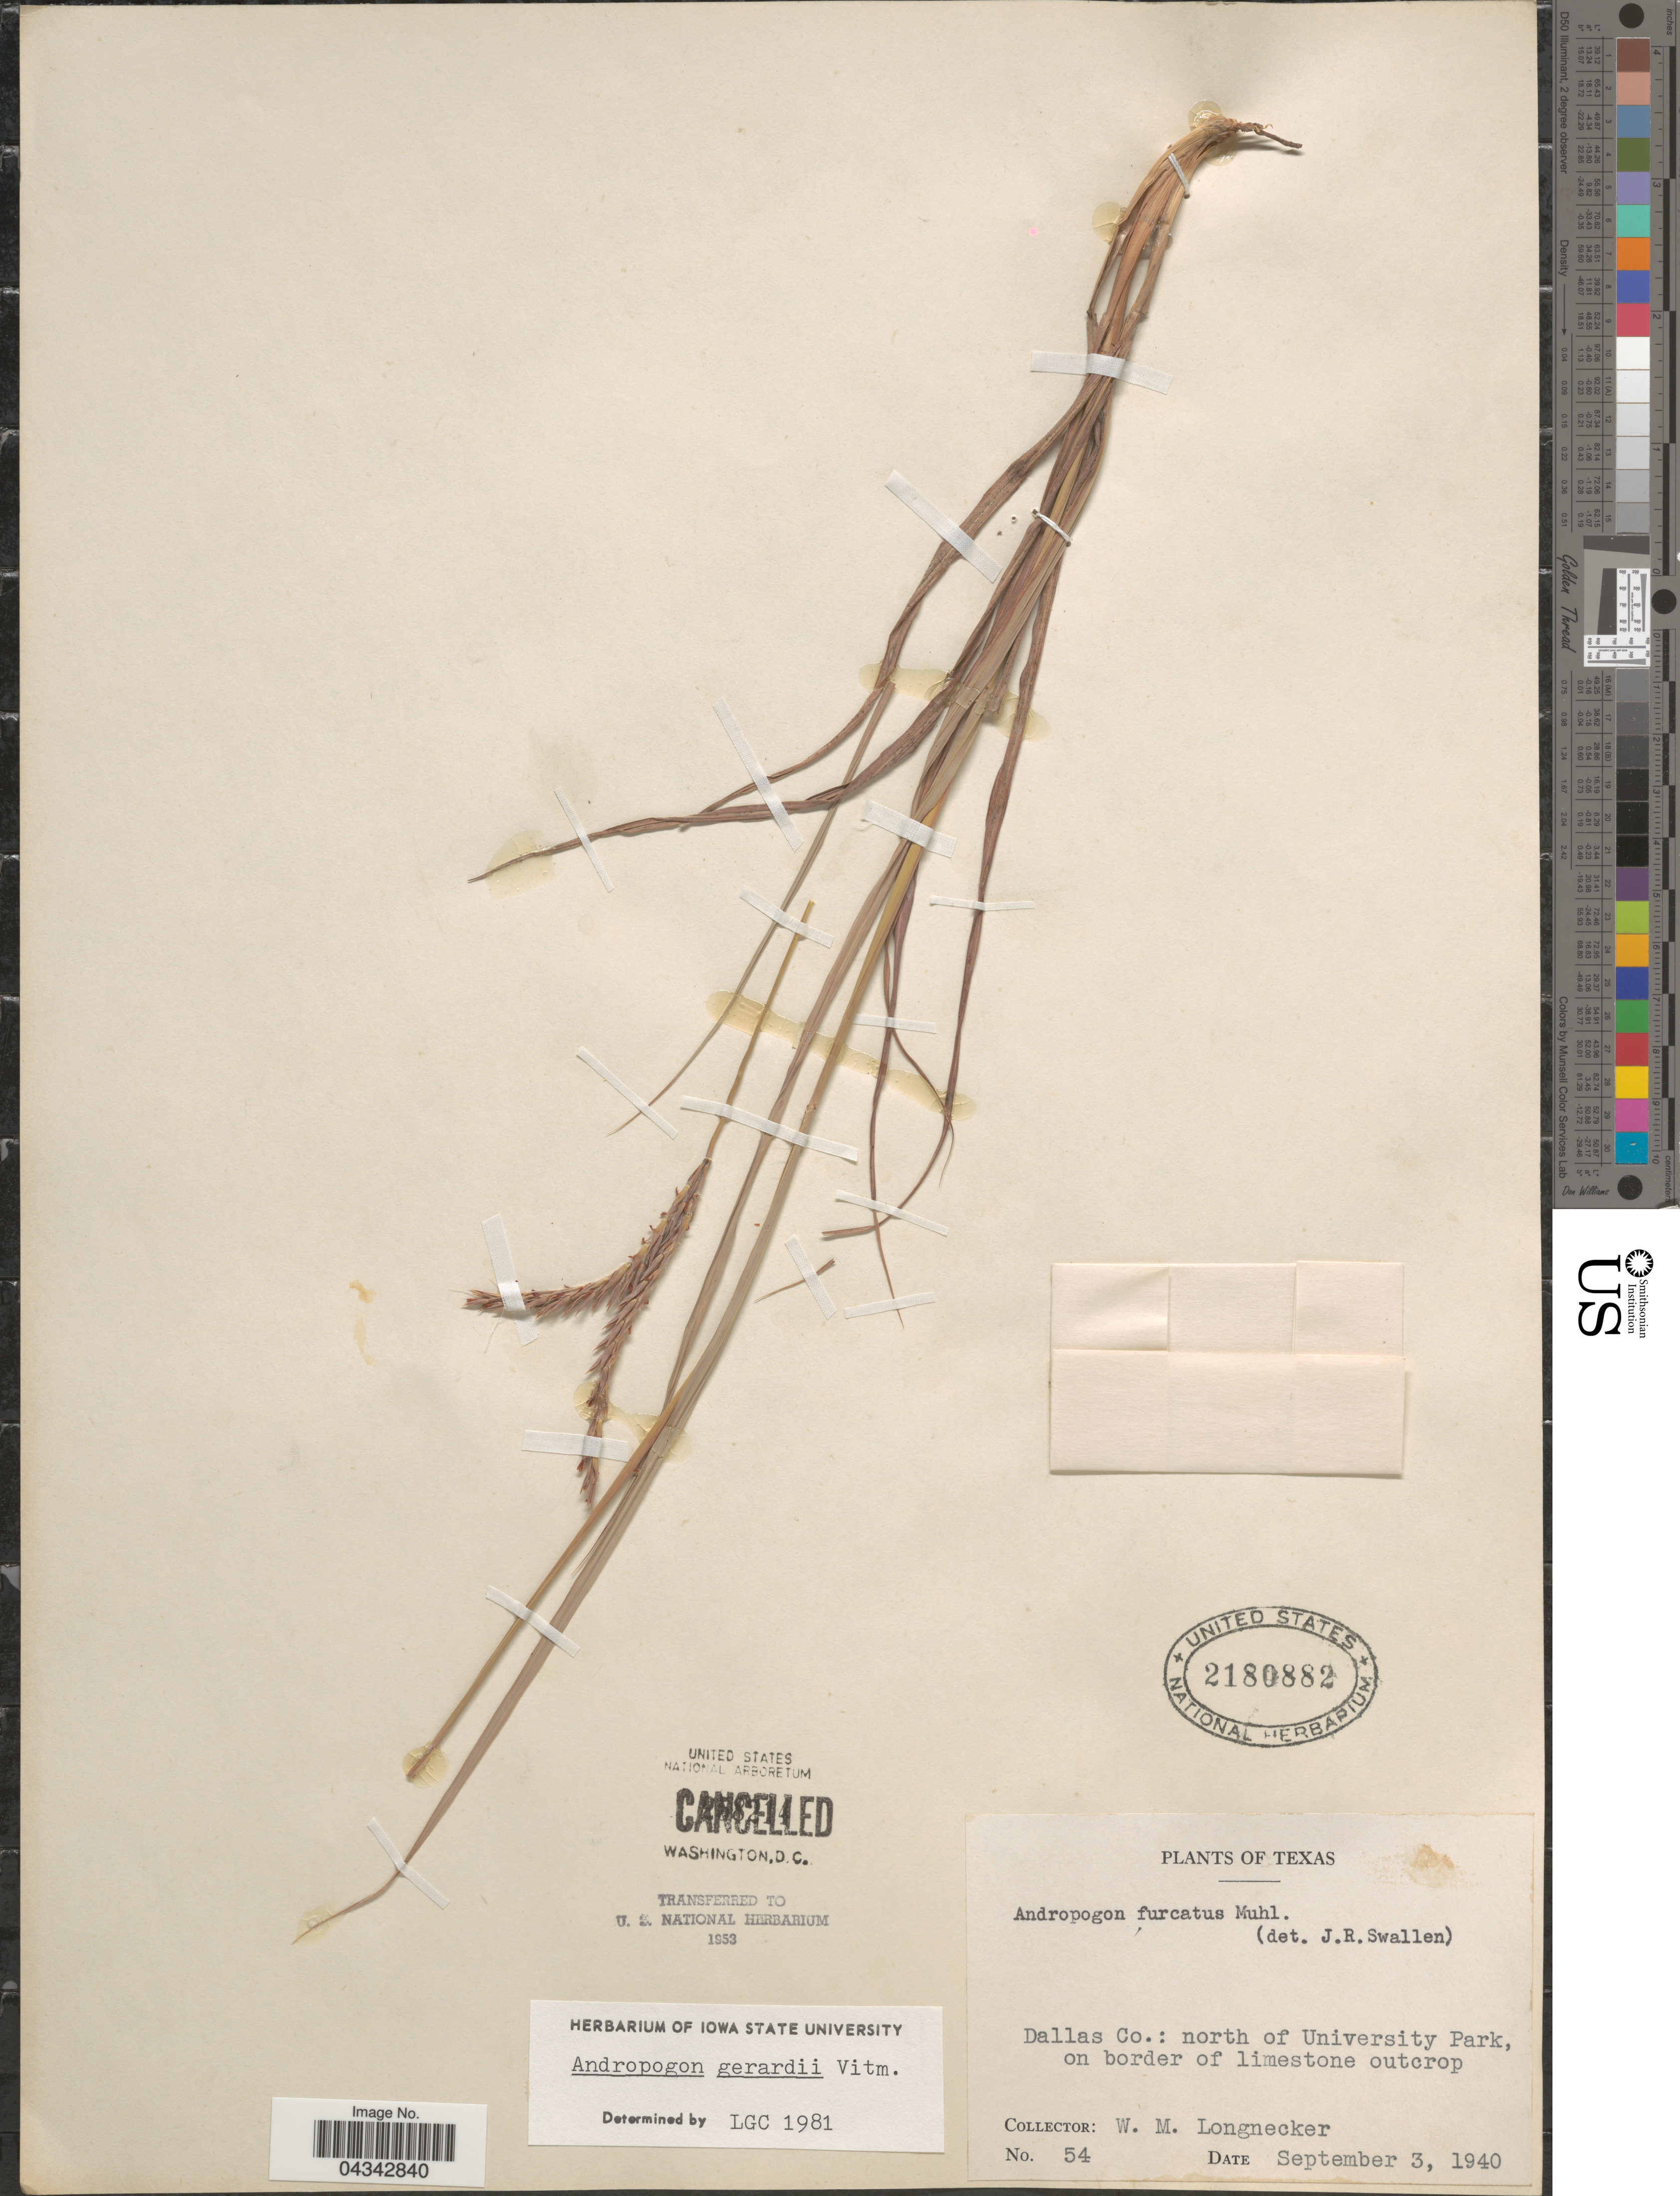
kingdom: Plantae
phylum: Tracheophyta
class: Liliopsida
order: Poales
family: Poaceae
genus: Andropogon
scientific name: Andropogon gerardii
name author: Vitman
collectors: W. Longnecker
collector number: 54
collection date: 1940-09-03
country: United States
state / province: Texas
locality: Dallas Co.: north of University Park.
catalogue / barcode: US 2180882